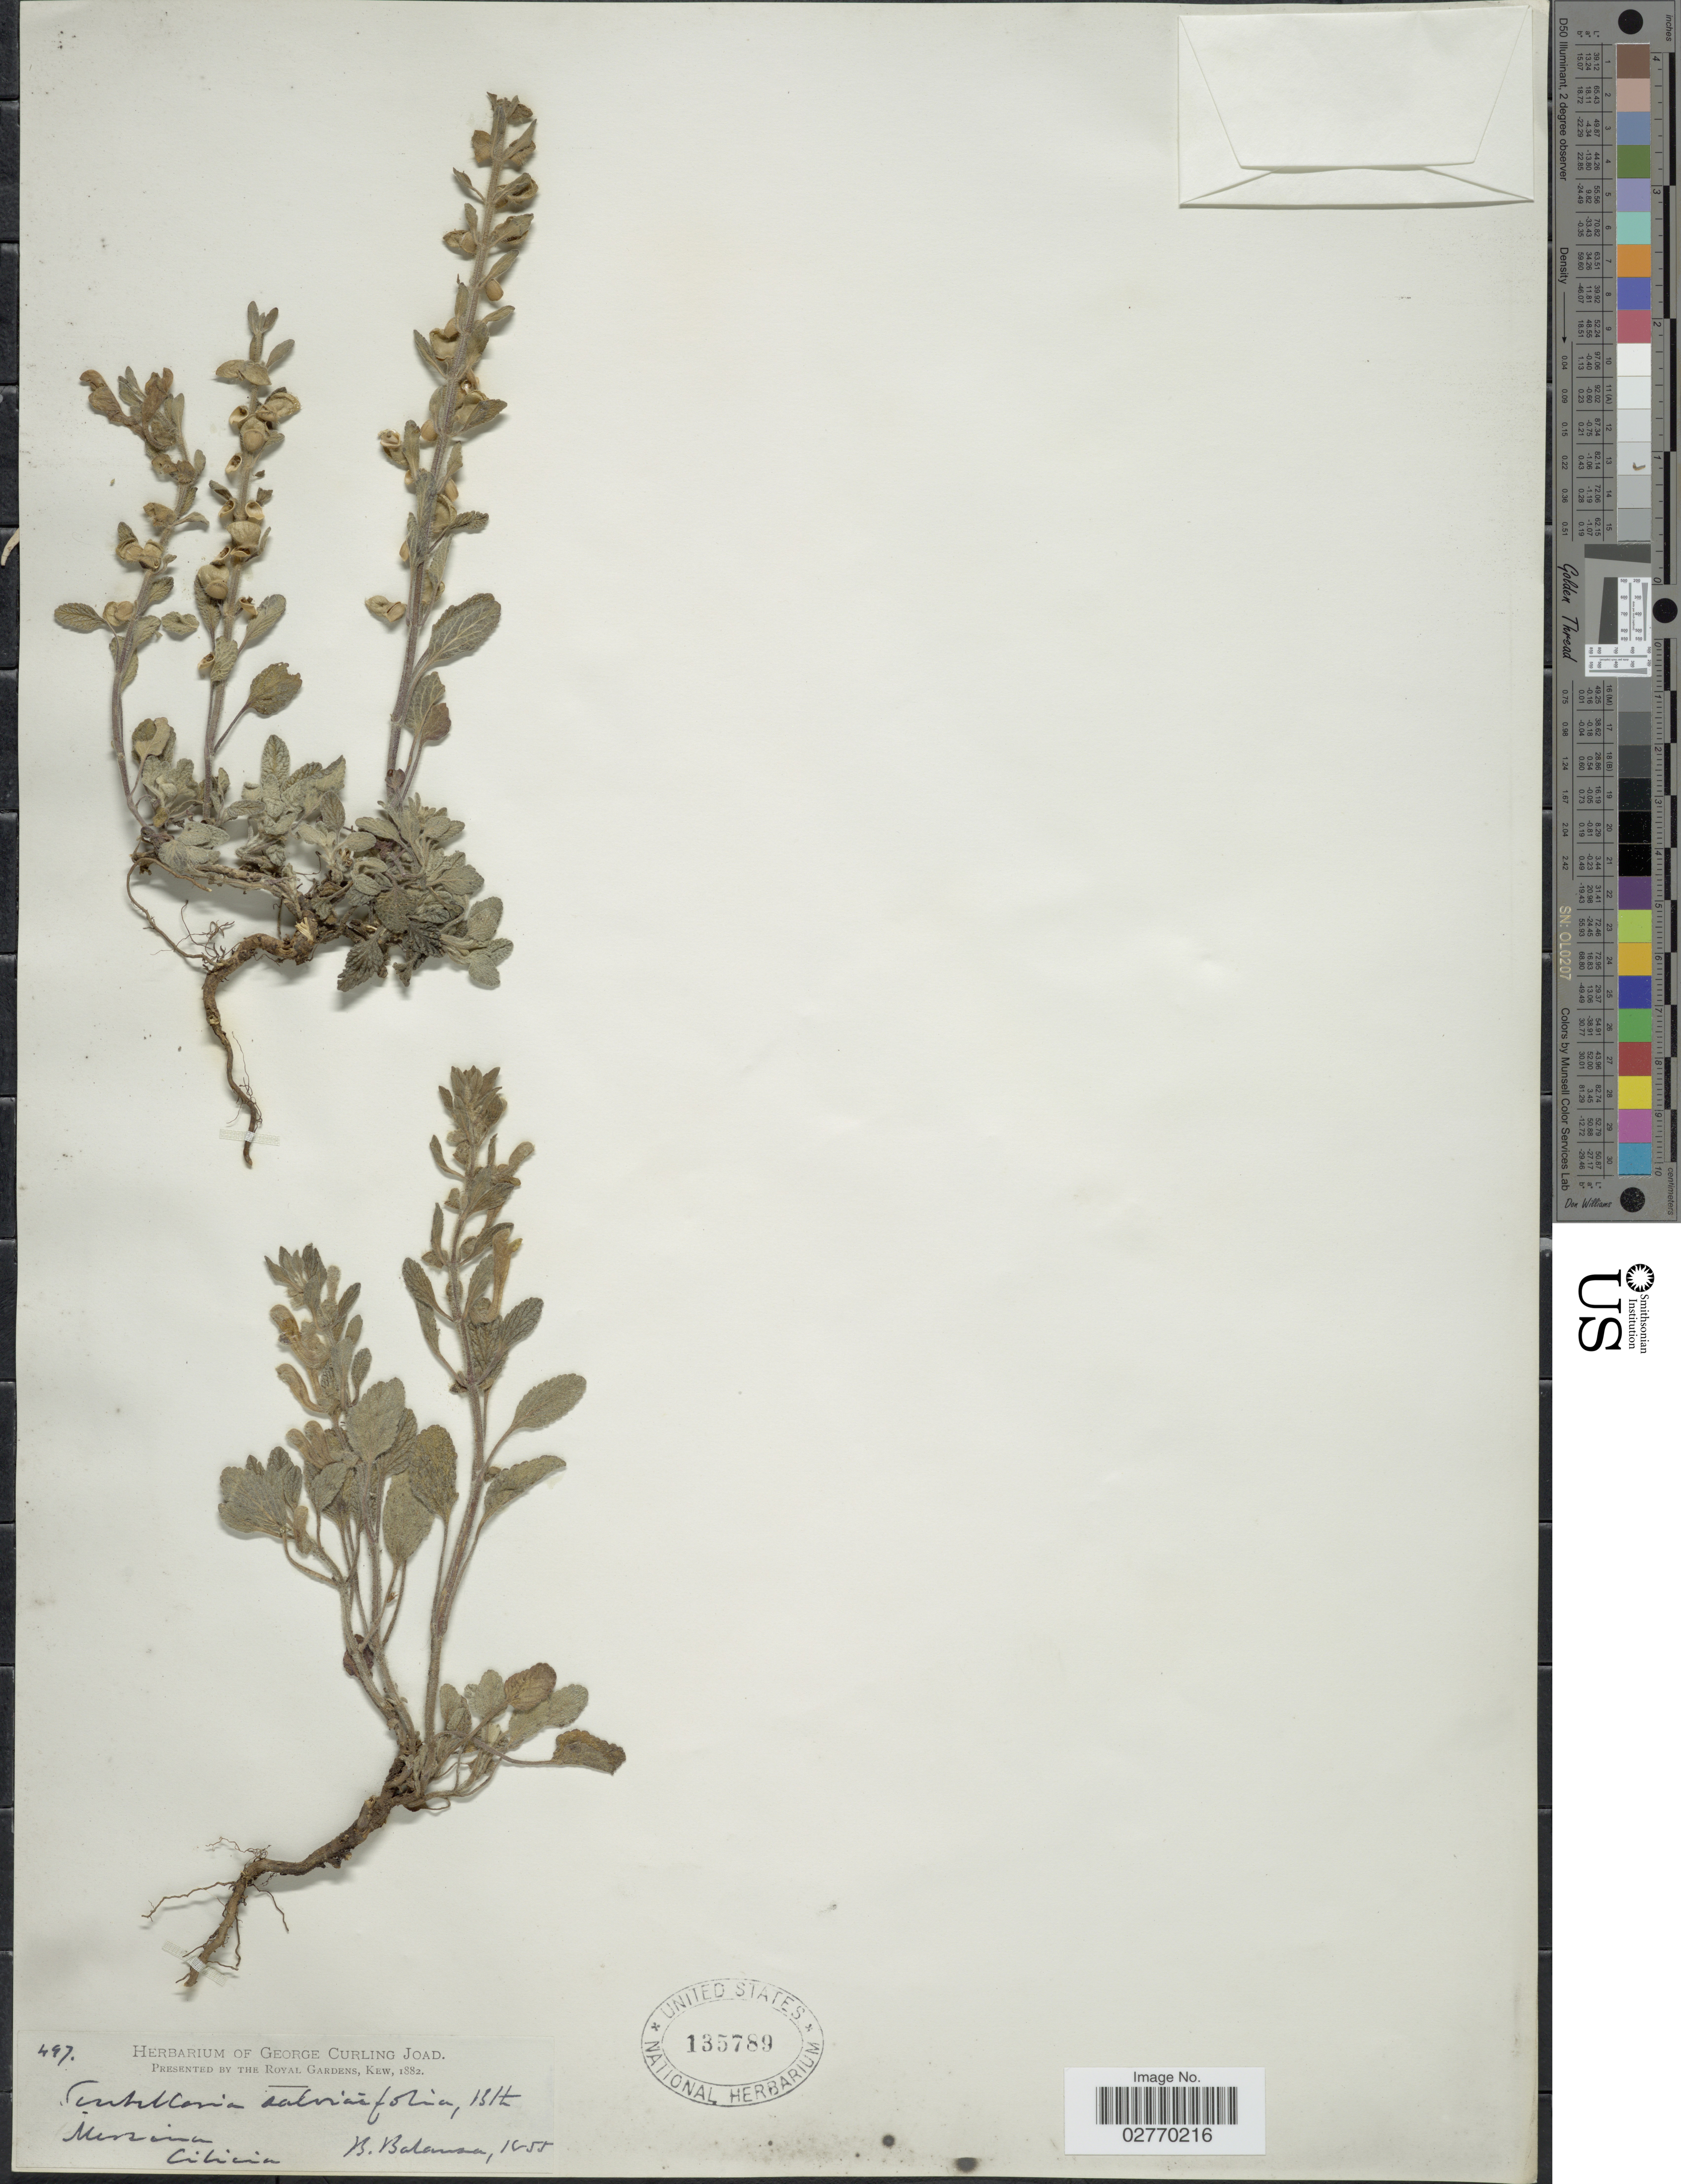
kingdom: Plantae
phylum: Tracheophyta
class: Magnoliopsida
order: Lamiales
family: Lamiaceae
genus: Scutellaria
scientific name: Scutellaria salviifolia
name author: Benth.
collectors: B. Balansa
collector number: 497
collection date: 1855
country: Turkey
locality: Mirsina, Cilicia.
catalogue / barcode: US 135789